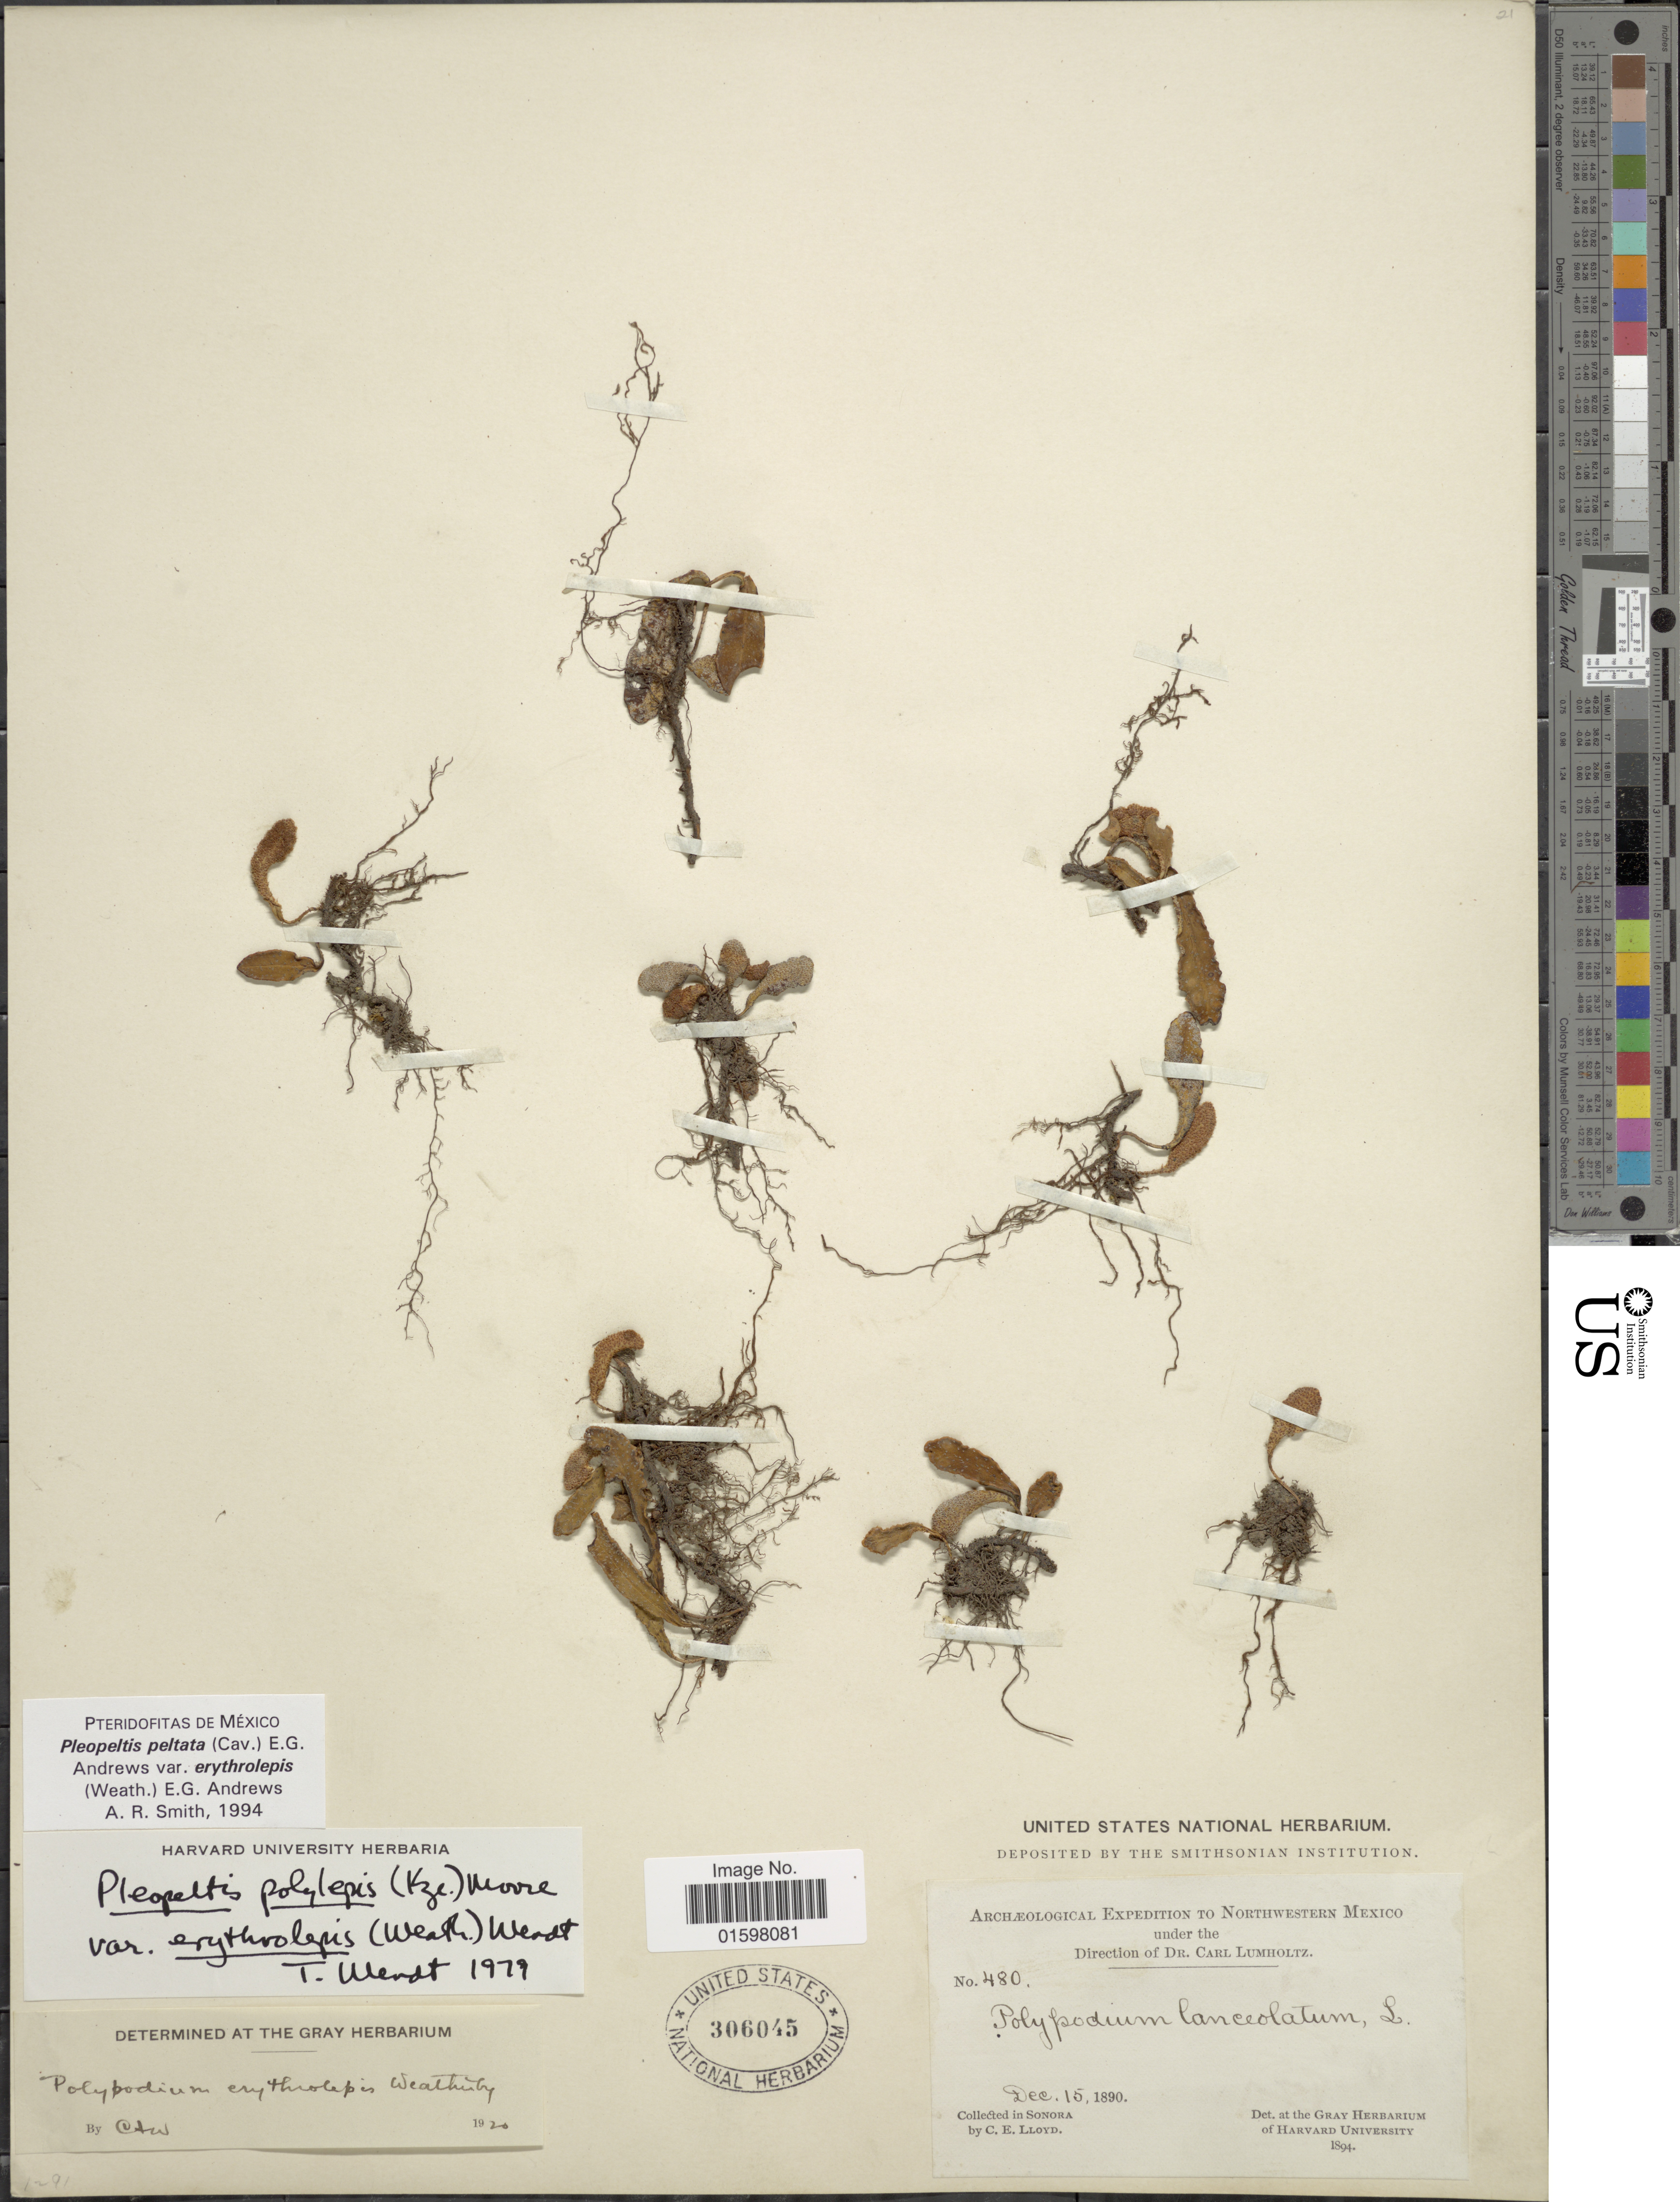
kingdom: Plantae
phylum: Tracheophyta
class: Polypodiopsida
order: Polypodiales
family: Polypodiaceae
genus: Pleopeltis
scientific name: Pleopeltis peltata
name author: Scort.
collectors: Lloyd, C. E.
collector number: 480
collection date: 1890-12-15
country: Mexico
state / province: Sonora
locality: Northwestern Mexico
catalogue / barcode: US 306045